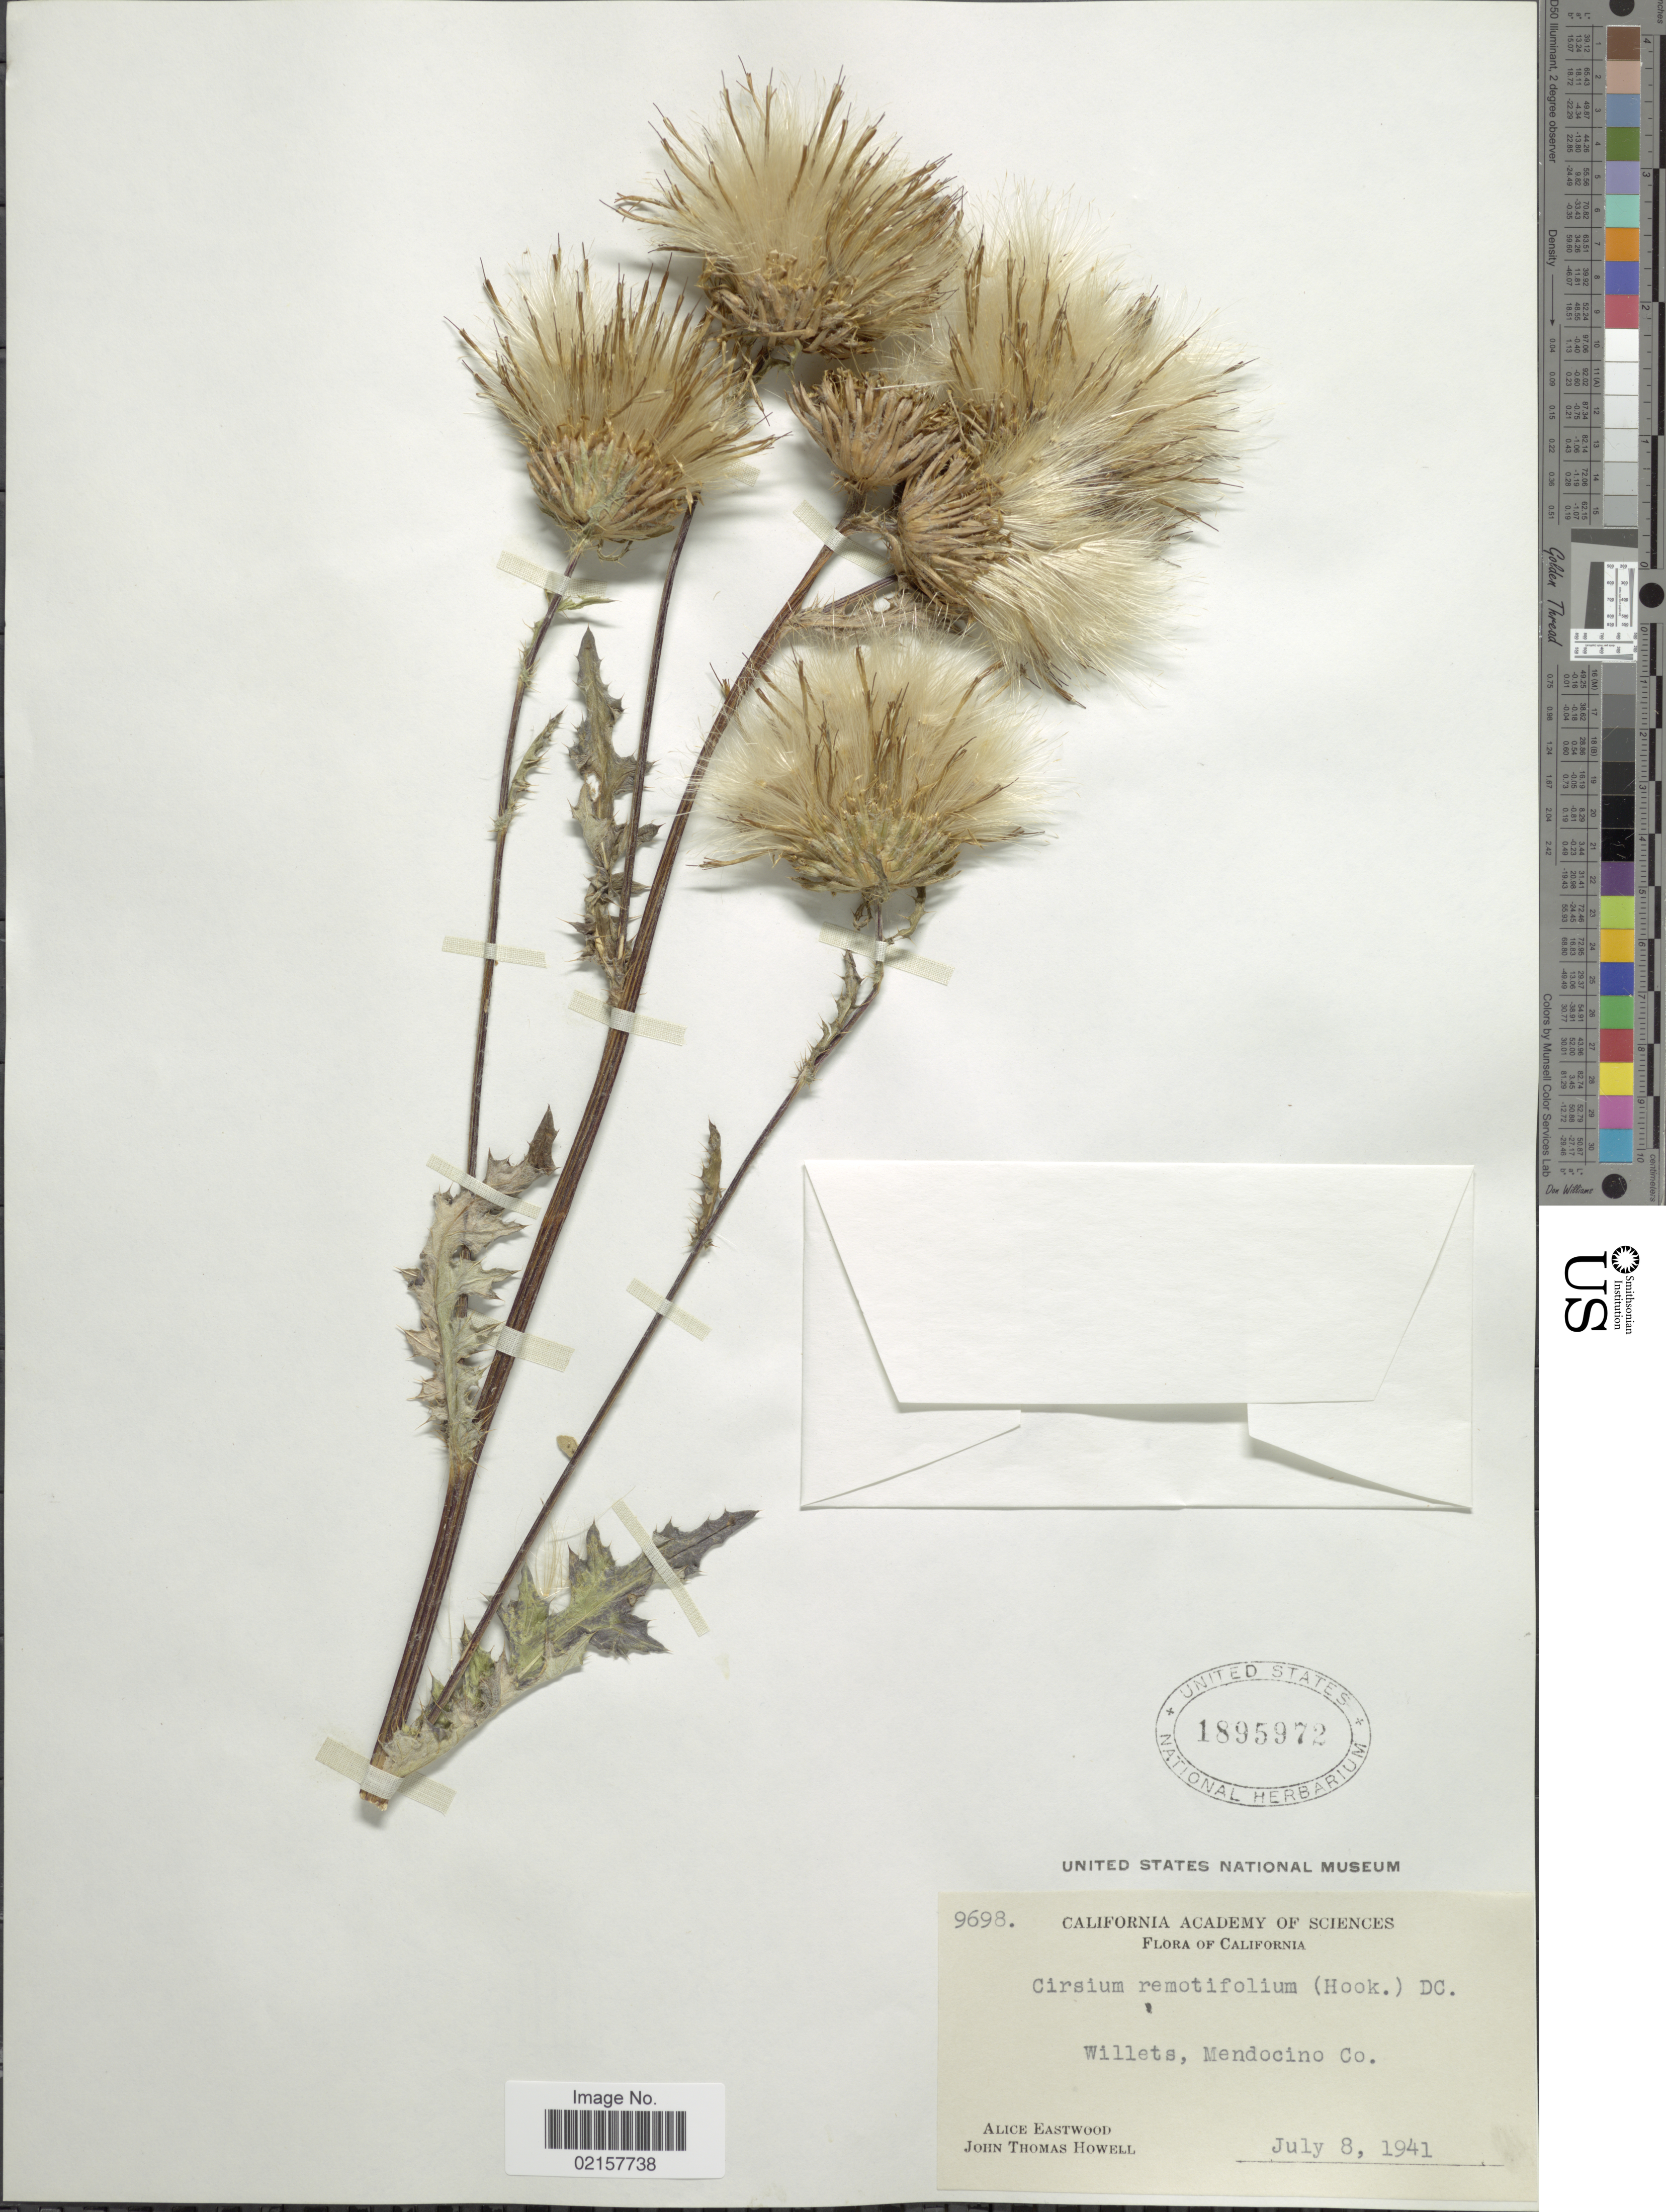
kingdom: Plantae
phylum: Tracheophyta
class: Magnoliopsida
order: Asterales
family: Asteraceae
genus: Cirsium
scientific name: Cirsium remotifolium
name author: (Hook.) DC.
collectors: A. Eastwood & J. T. Howell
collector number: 9698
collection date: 1941-07-08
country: United States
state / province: California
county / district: Mendocino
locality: Willets, Medocino Co.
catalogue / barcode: US 1895972